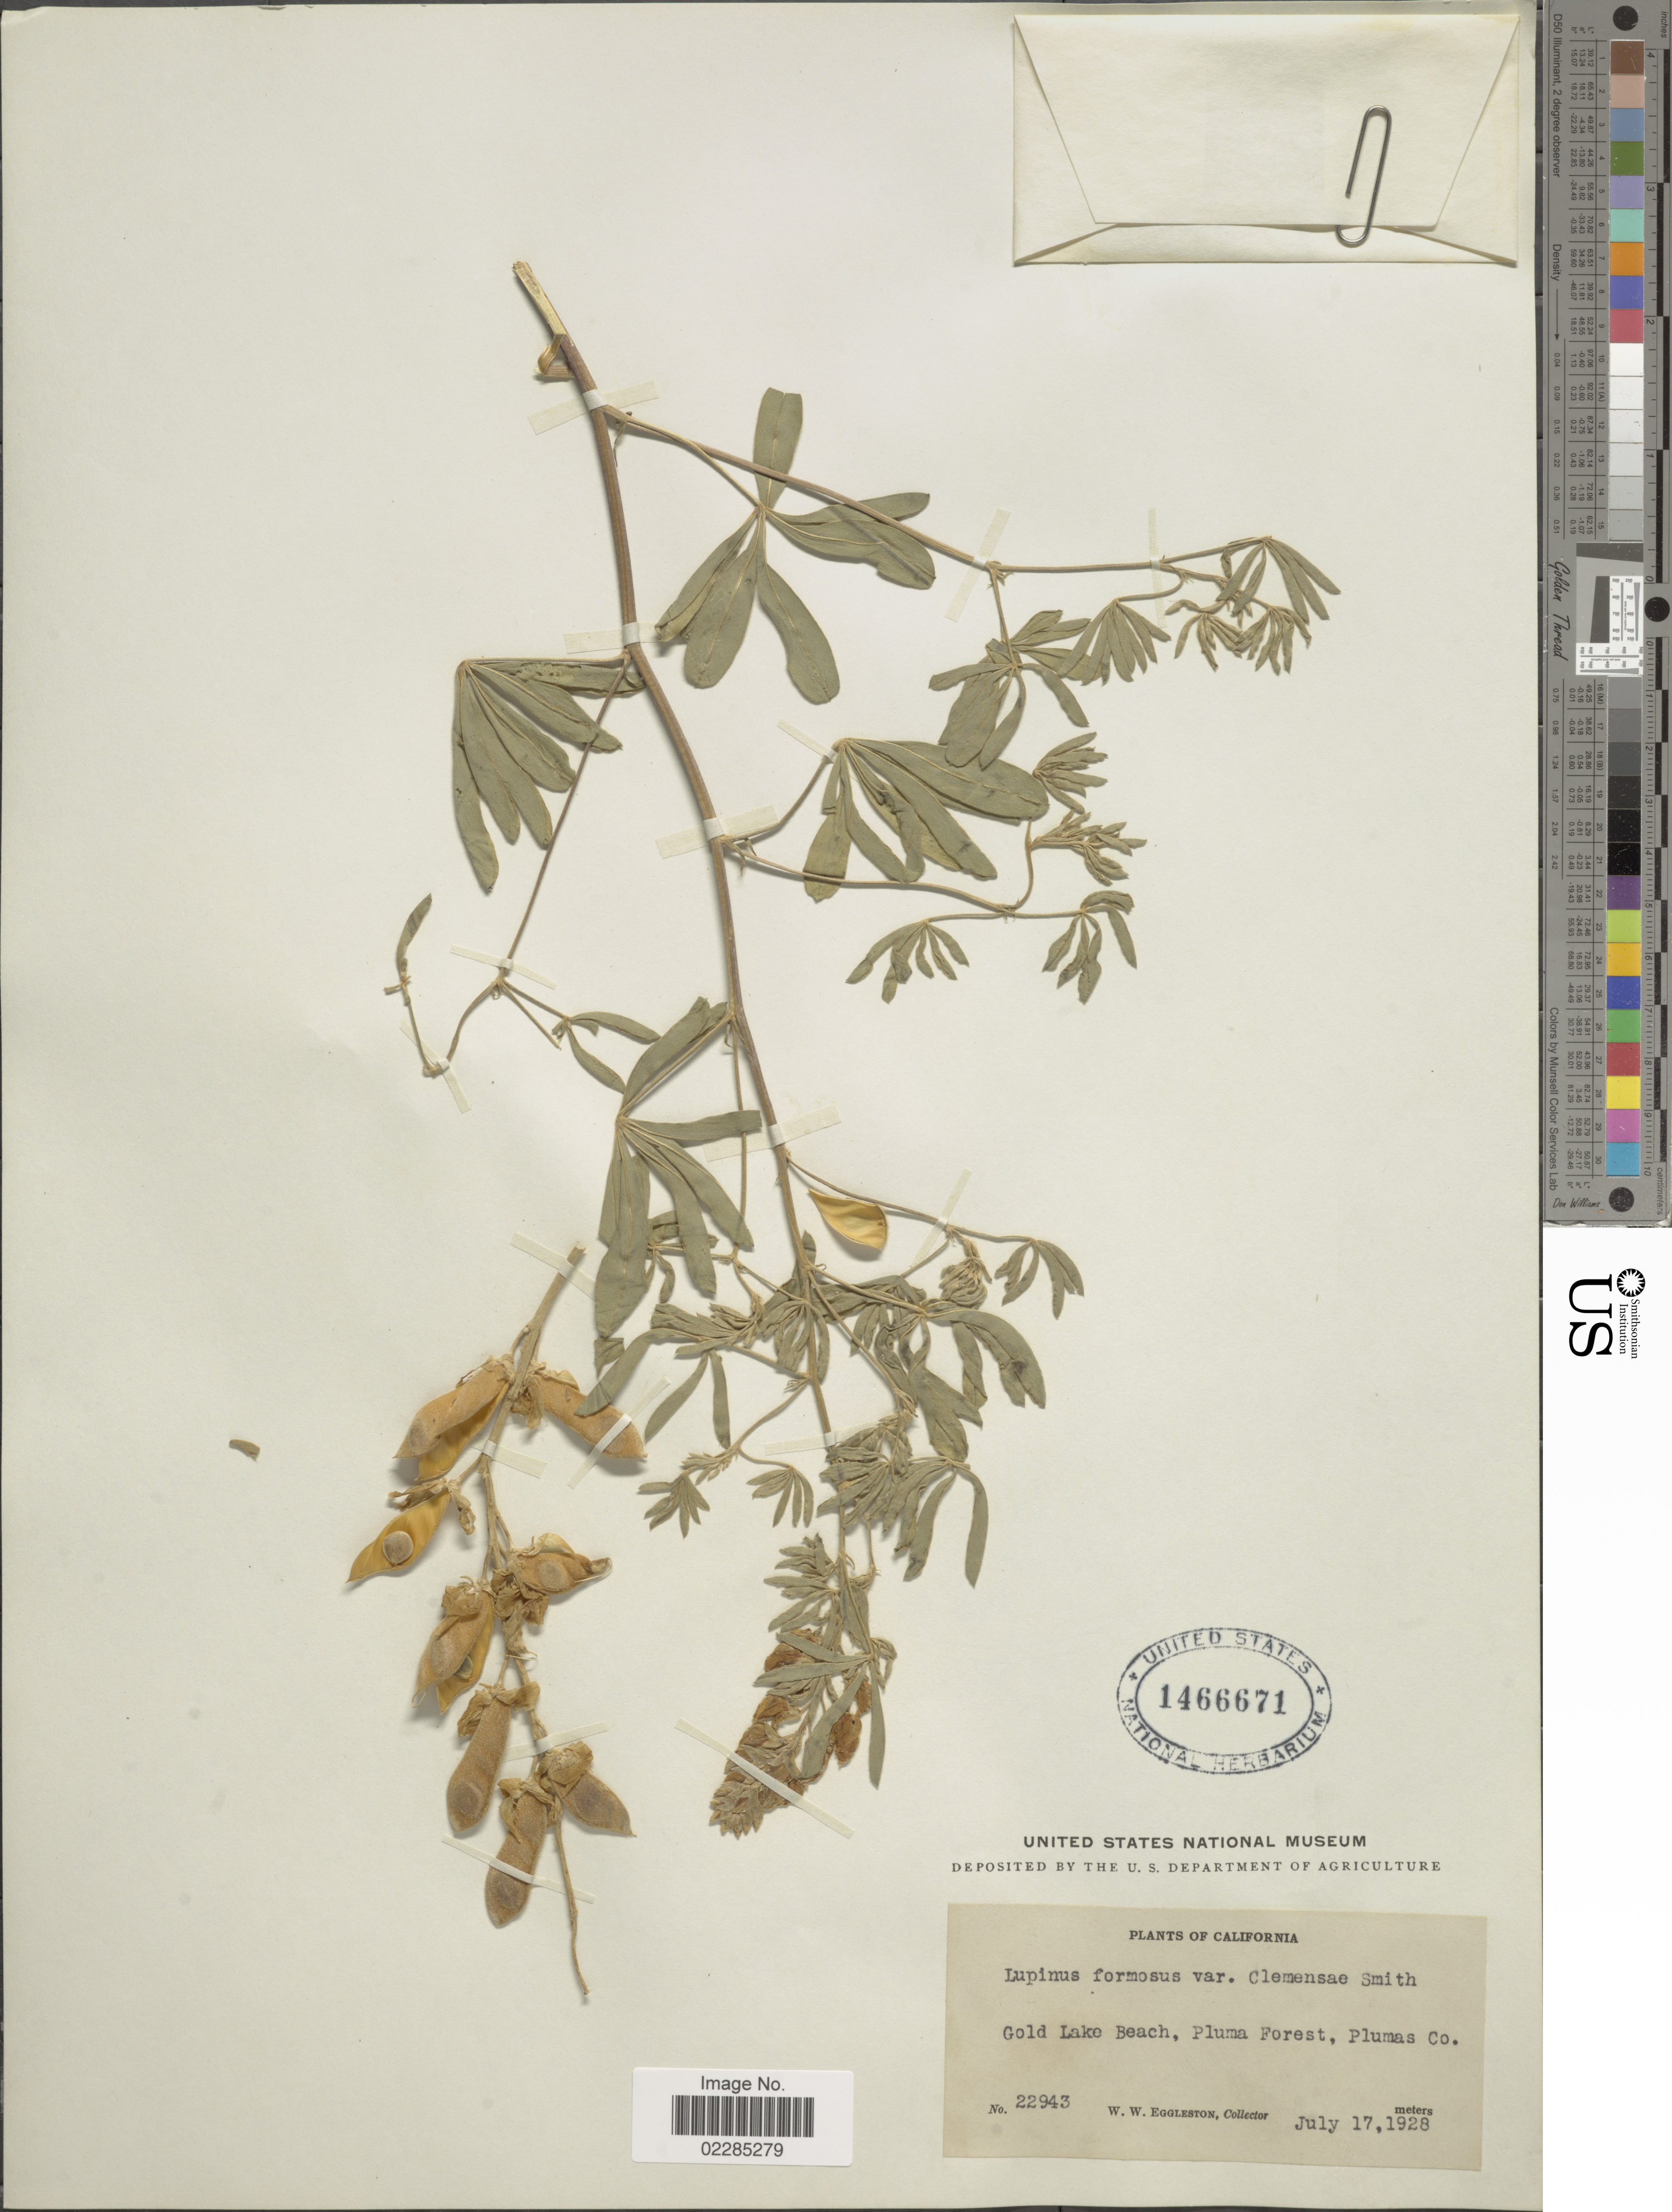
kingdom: Plantae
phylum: Tracheophyta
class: Magnoliopsida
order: Fabales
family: Fabaceae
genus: Lupinus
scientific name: Lupinus formosus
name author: Greene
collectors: W. W. Eggleston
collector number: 22943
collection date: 1928-07-17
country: United States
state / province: California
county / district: Plumas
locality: Gold Lake Beach, Pluma Forest, Plumas Co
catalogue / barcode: US 1466671